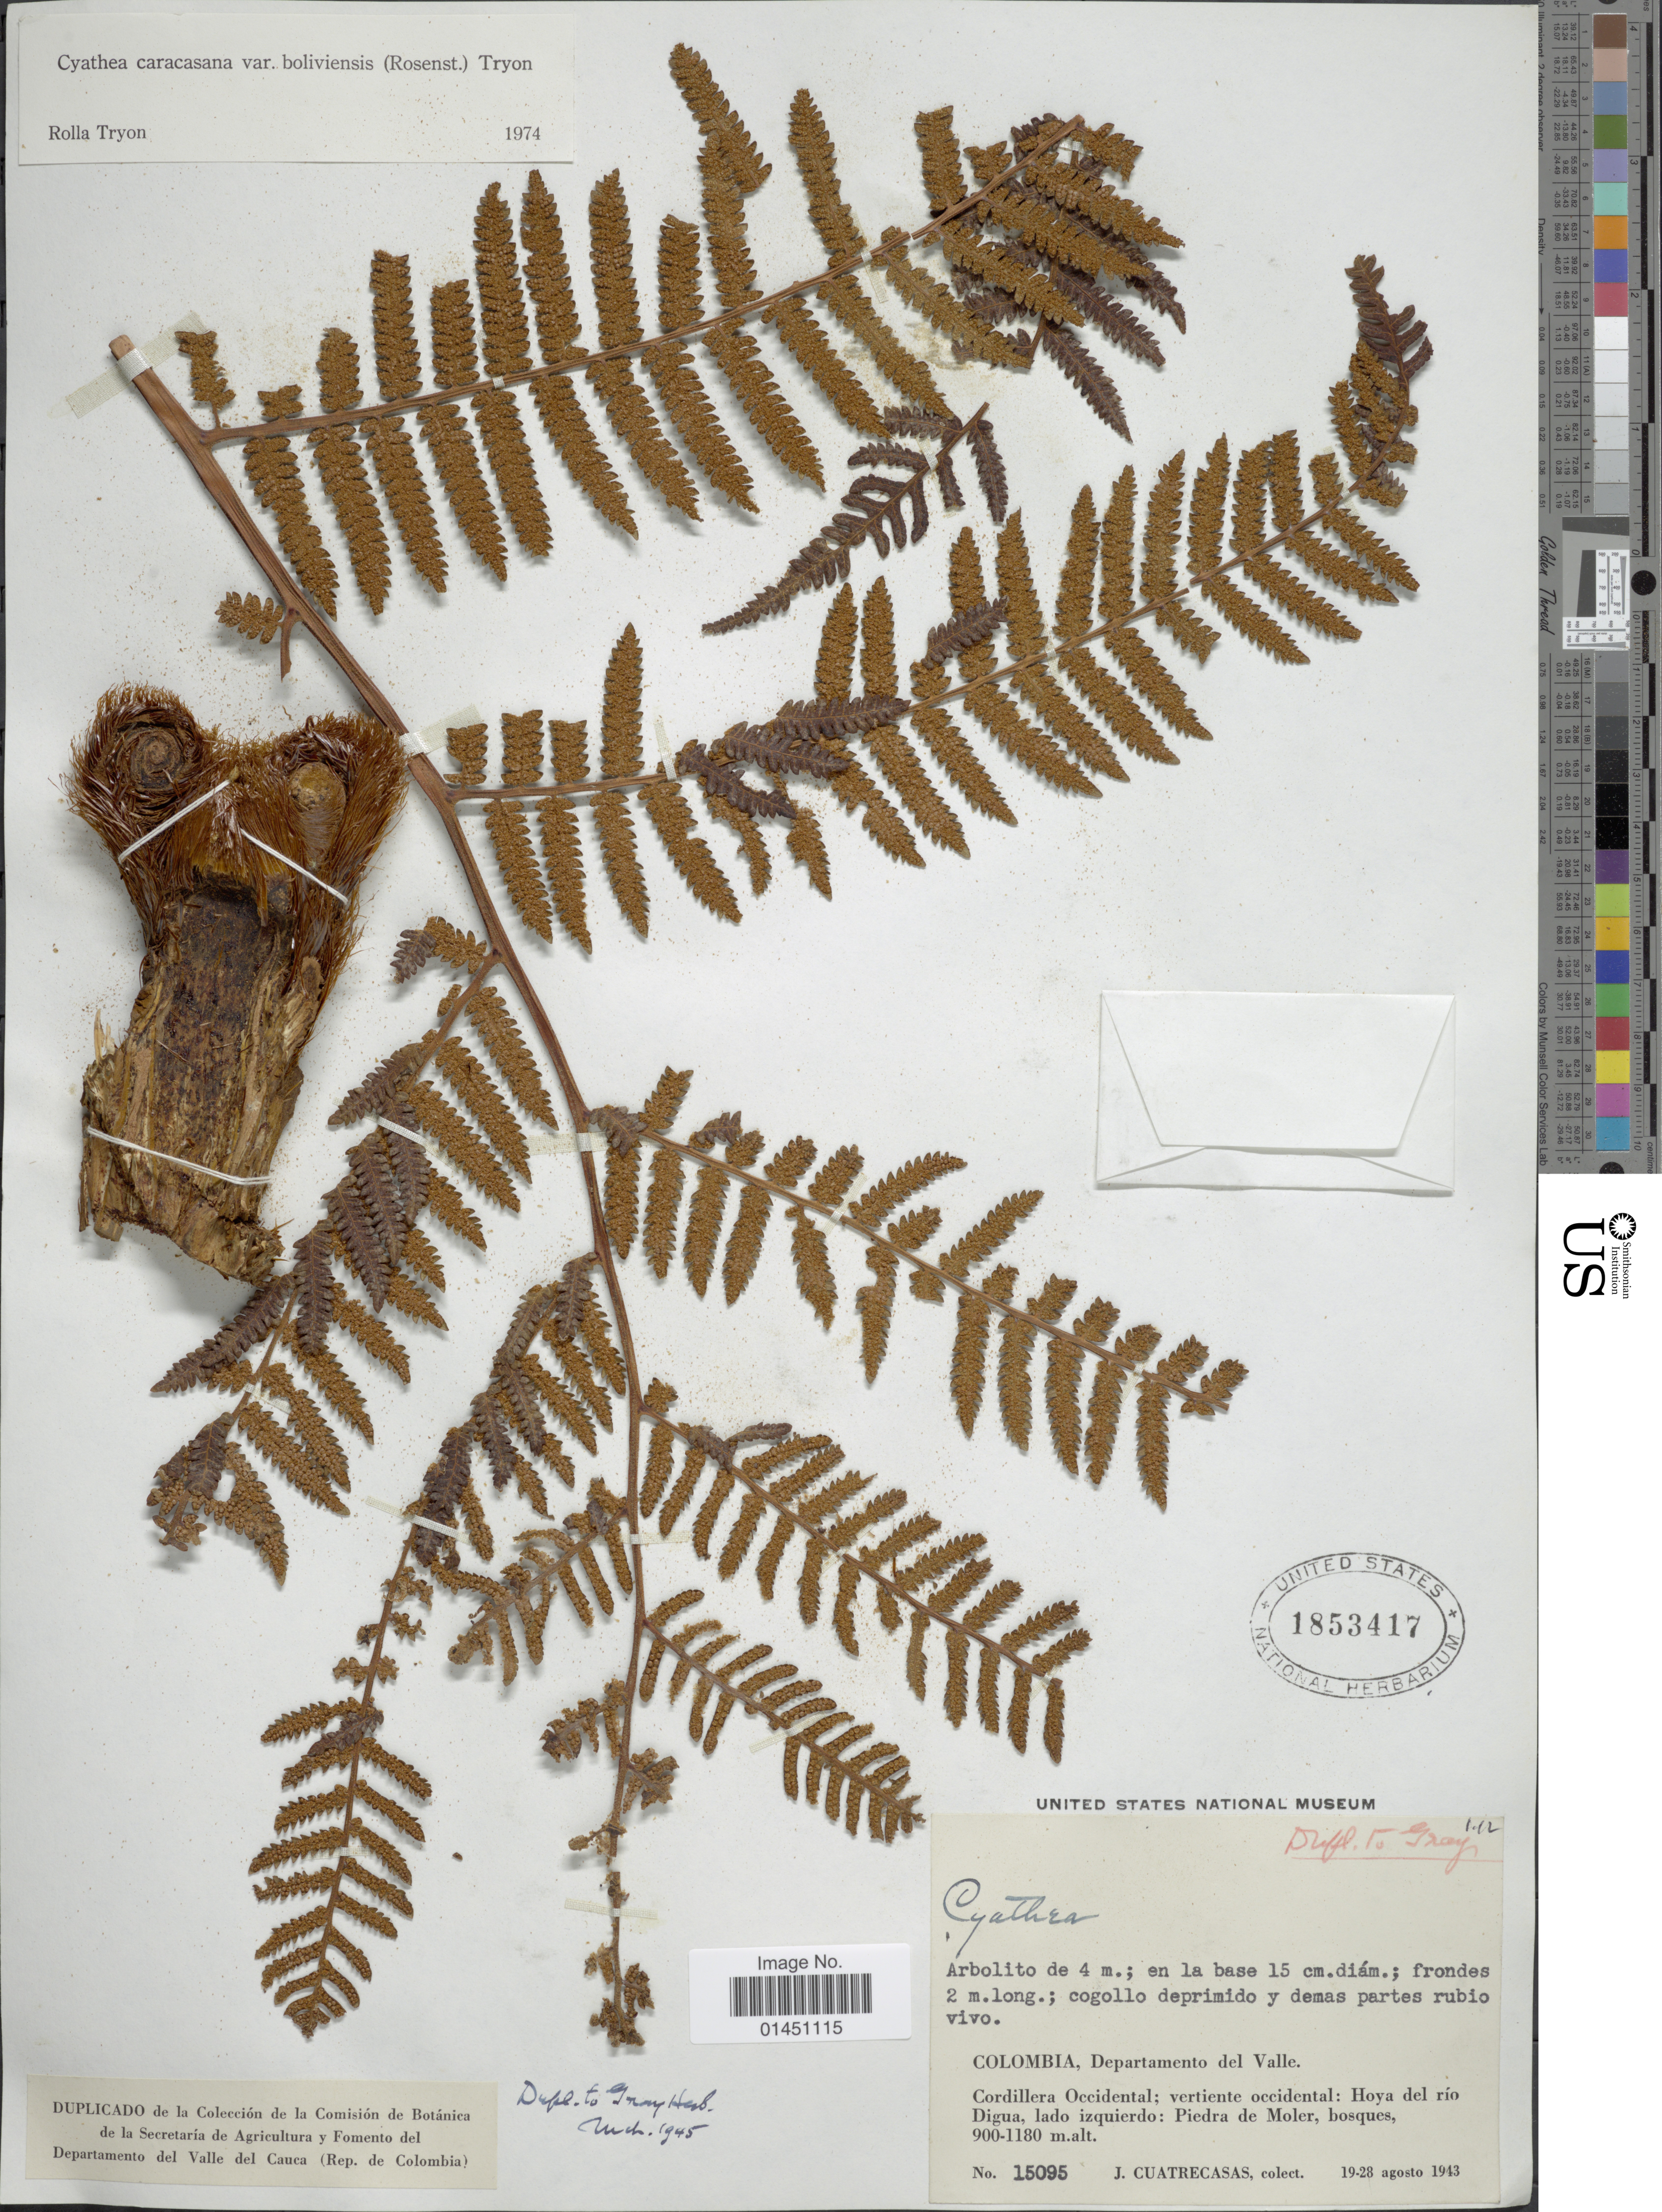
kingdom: Plantae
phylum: Tracheophyta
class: Polypodiopsida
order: Cyatheales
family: Cyatheaceae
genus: Cyathea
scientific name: Cyathea caracasana var. boliviensis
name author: (Rosenst.) R.M. Tryon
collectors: J. Cuatrecasas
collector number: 15095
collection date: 1943-08-19/1943-08-28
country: Colombia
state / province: Valle del Cauca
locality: Departamento del Valle, Cordillera Occidental: vertiente occidental: Hoya del rio Digua, lado izquierdo: Piedra de Moler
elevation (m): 900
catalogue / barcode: US 1853417